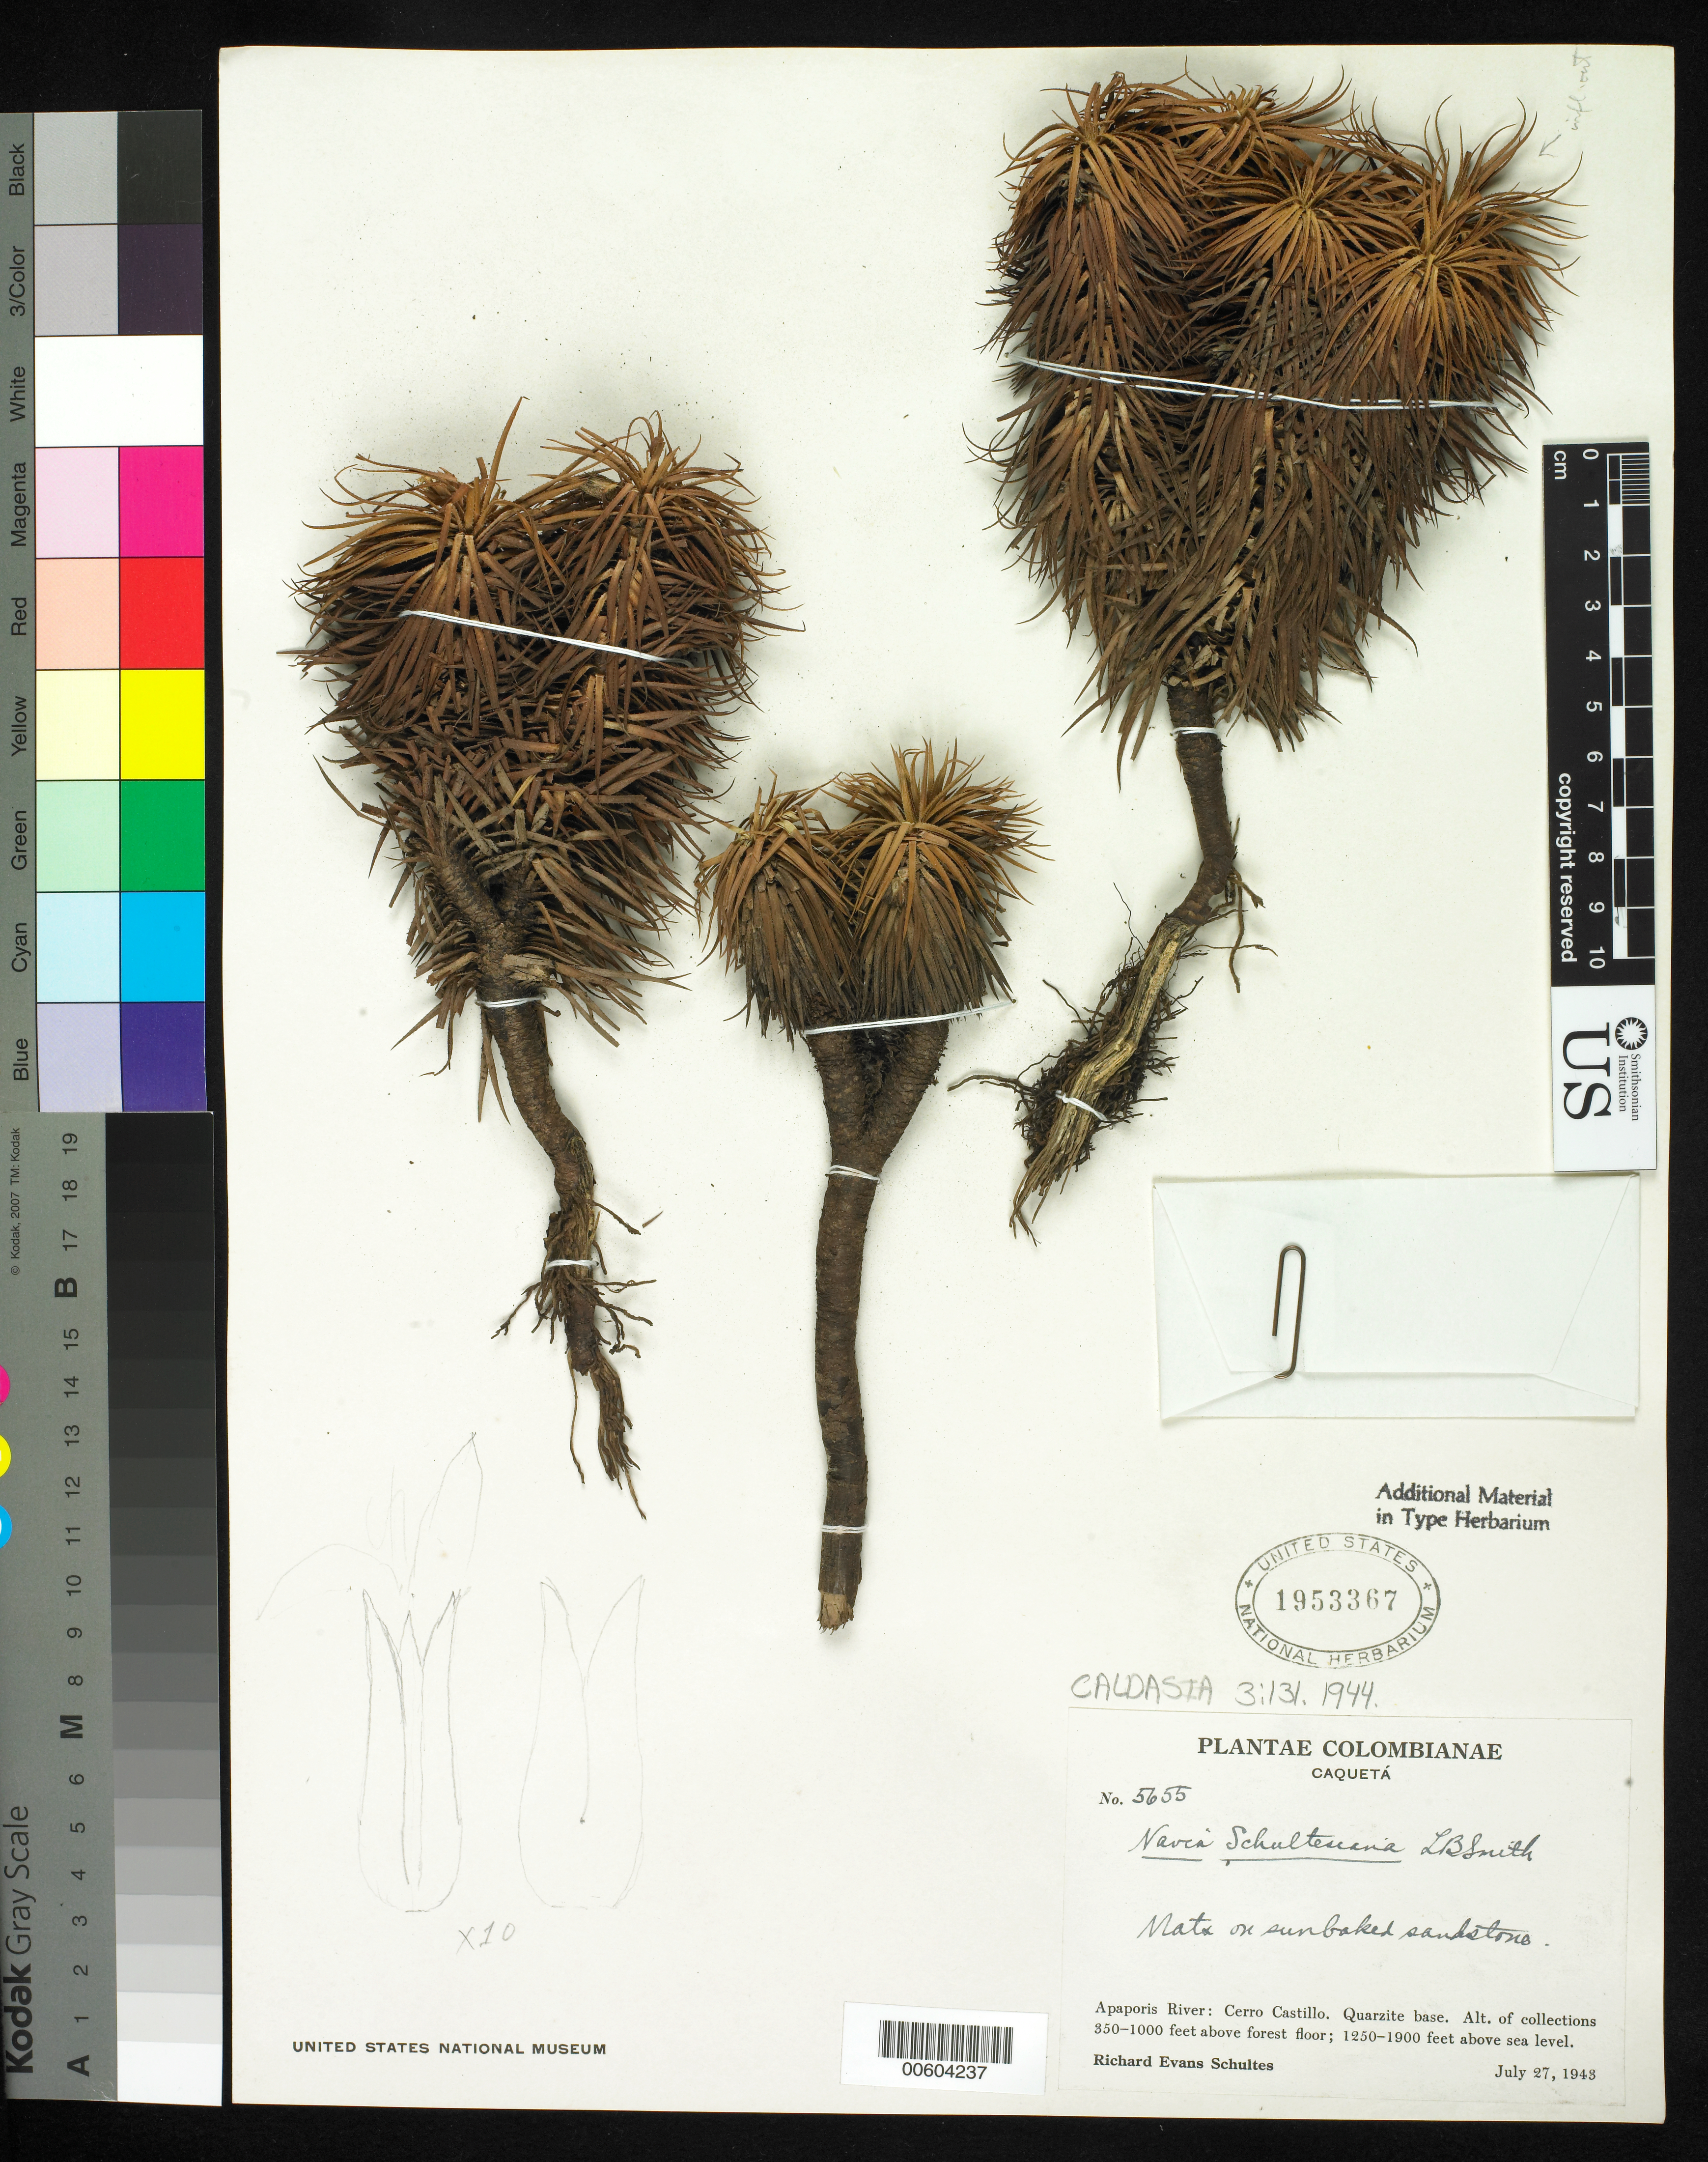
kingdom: Plantae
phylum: Tracheophyta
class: Liliopsida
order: Poales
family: Bromeliaceae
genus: Navia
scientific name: Navia schultesiana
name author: L.B. Sm.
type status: Isotype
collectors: R. E. Schultes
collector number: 5655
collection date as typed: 27 Jul 1943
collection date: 1943-07-27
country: Colombia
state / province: Caquetá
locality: Apaporis River, Cerro Castillo.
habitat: Quarzite base.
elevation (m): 381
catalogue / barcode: US 1953367